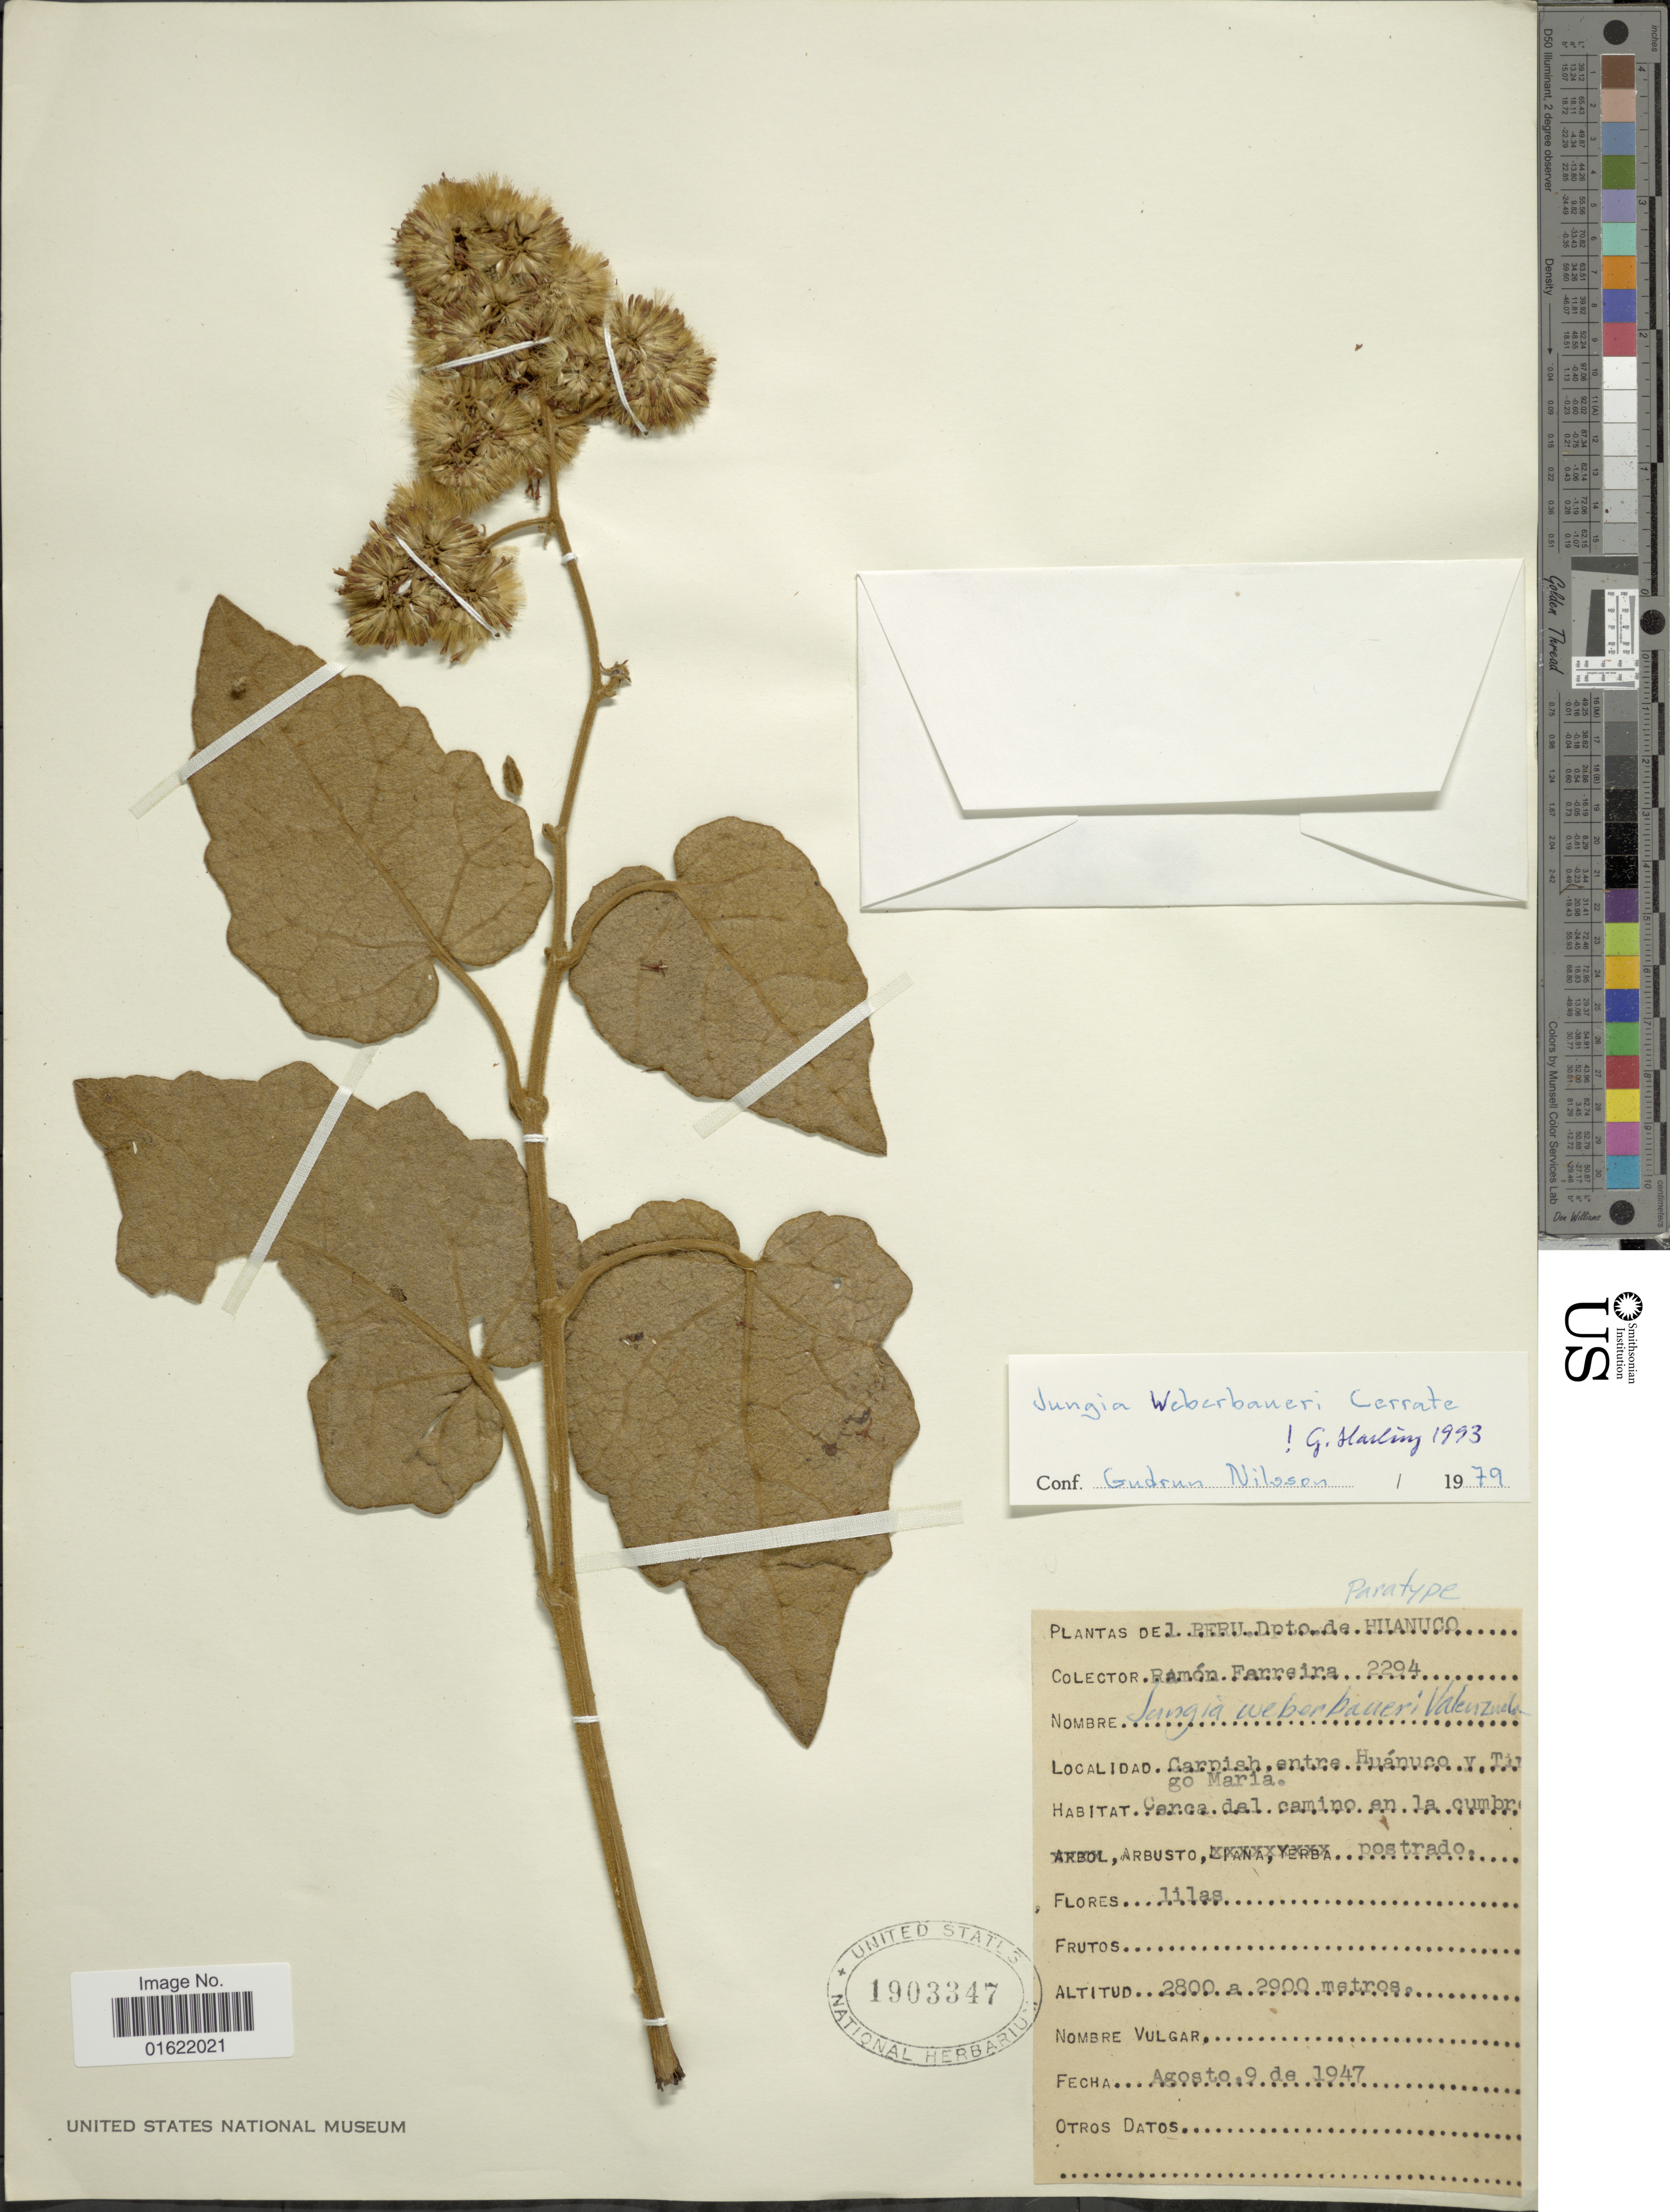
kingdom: Plantae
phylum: Tracheophyta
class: Magnoliopsida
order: Asterales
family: Asteraceae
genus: Jungia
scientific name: Jungia weberbaueri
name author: Valenzuela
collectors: R. A. Ferreyra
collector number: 2294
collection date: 1947-08-09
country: Peru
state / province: Huánuco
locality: Carepish entre Huanuco y Tingo Maria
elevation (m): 2800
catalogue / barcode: US 1903347